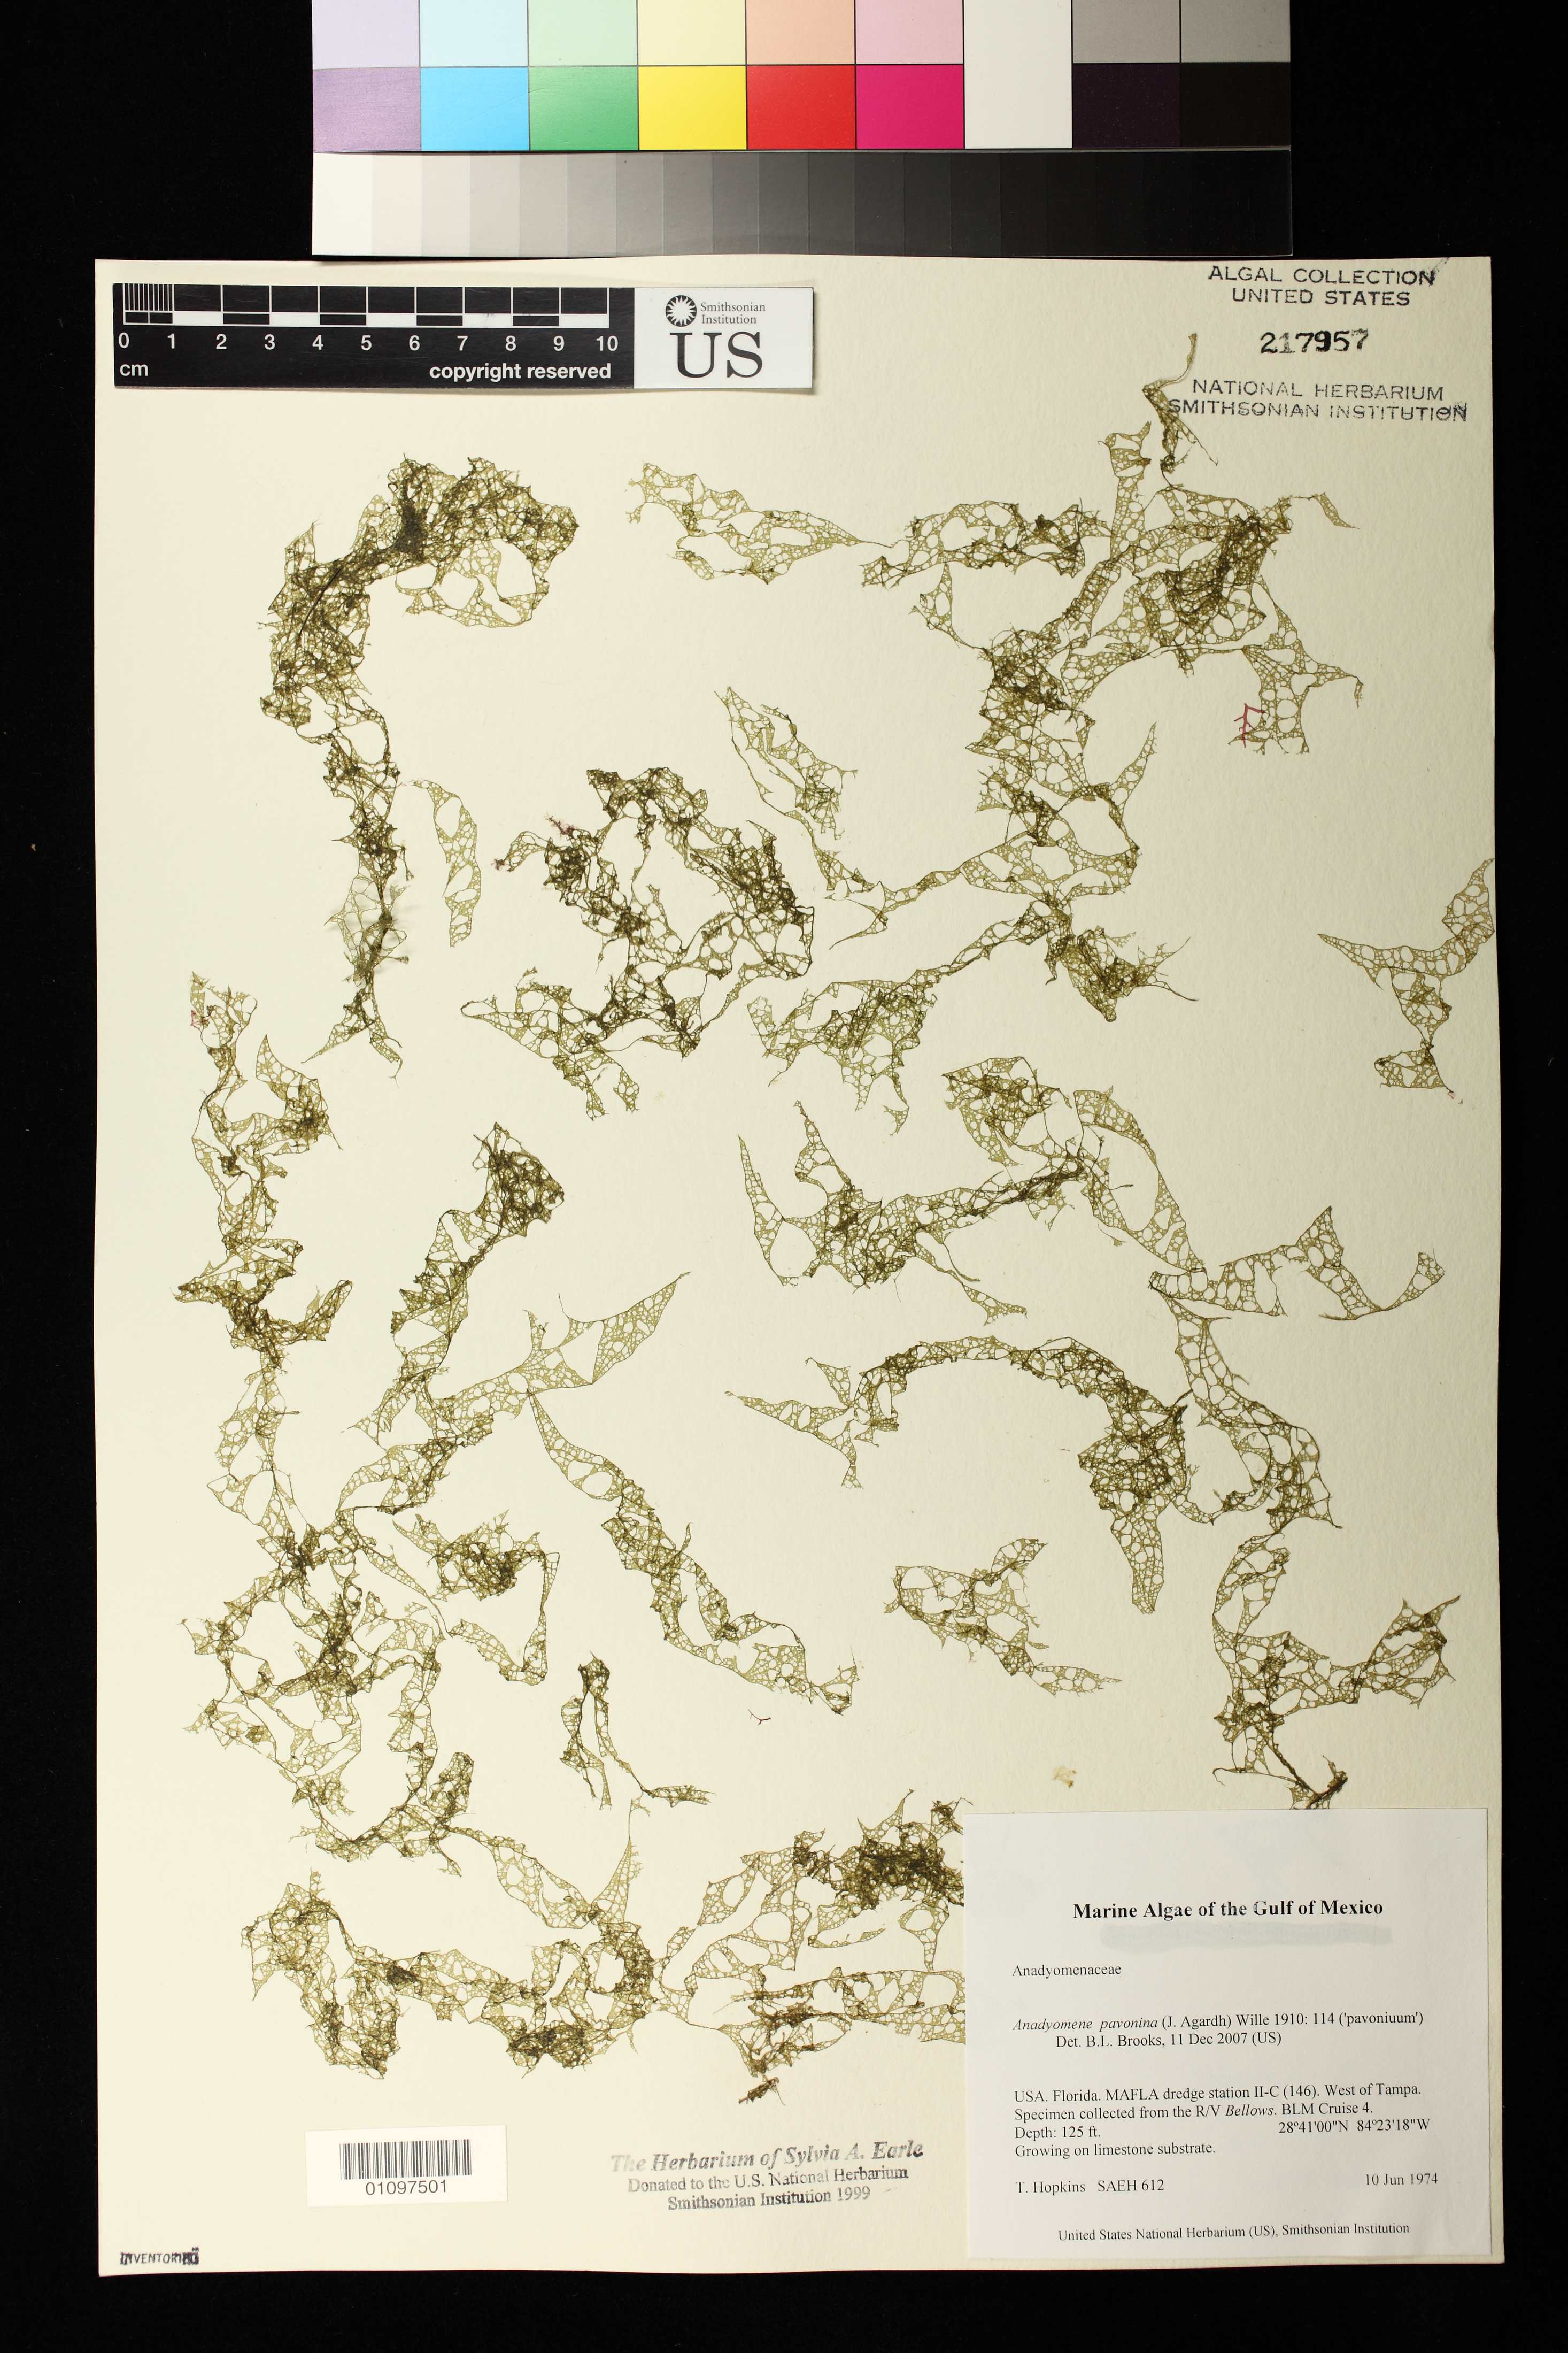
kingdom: Plantae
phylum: Chlorophyta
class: Ulvophyceae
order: Cladophorales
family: Anadyomenaceae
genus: Anadyomene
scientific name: Anadyomene pavonina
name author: (J. Agardh) J. Wille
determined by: Brooks, B. L., (BOT), Smithsonian Institution - National Museum of Natural History (UNITED STATES)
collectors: T. Hopkins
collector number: SAEH 612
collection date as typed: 10 Jun 1974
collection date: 1974-06-10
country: United States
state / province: Florida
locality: Gulf of Mexico, west of Tampa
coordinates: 28 41'00"N, 84 23'18"W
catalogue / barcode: US 217957